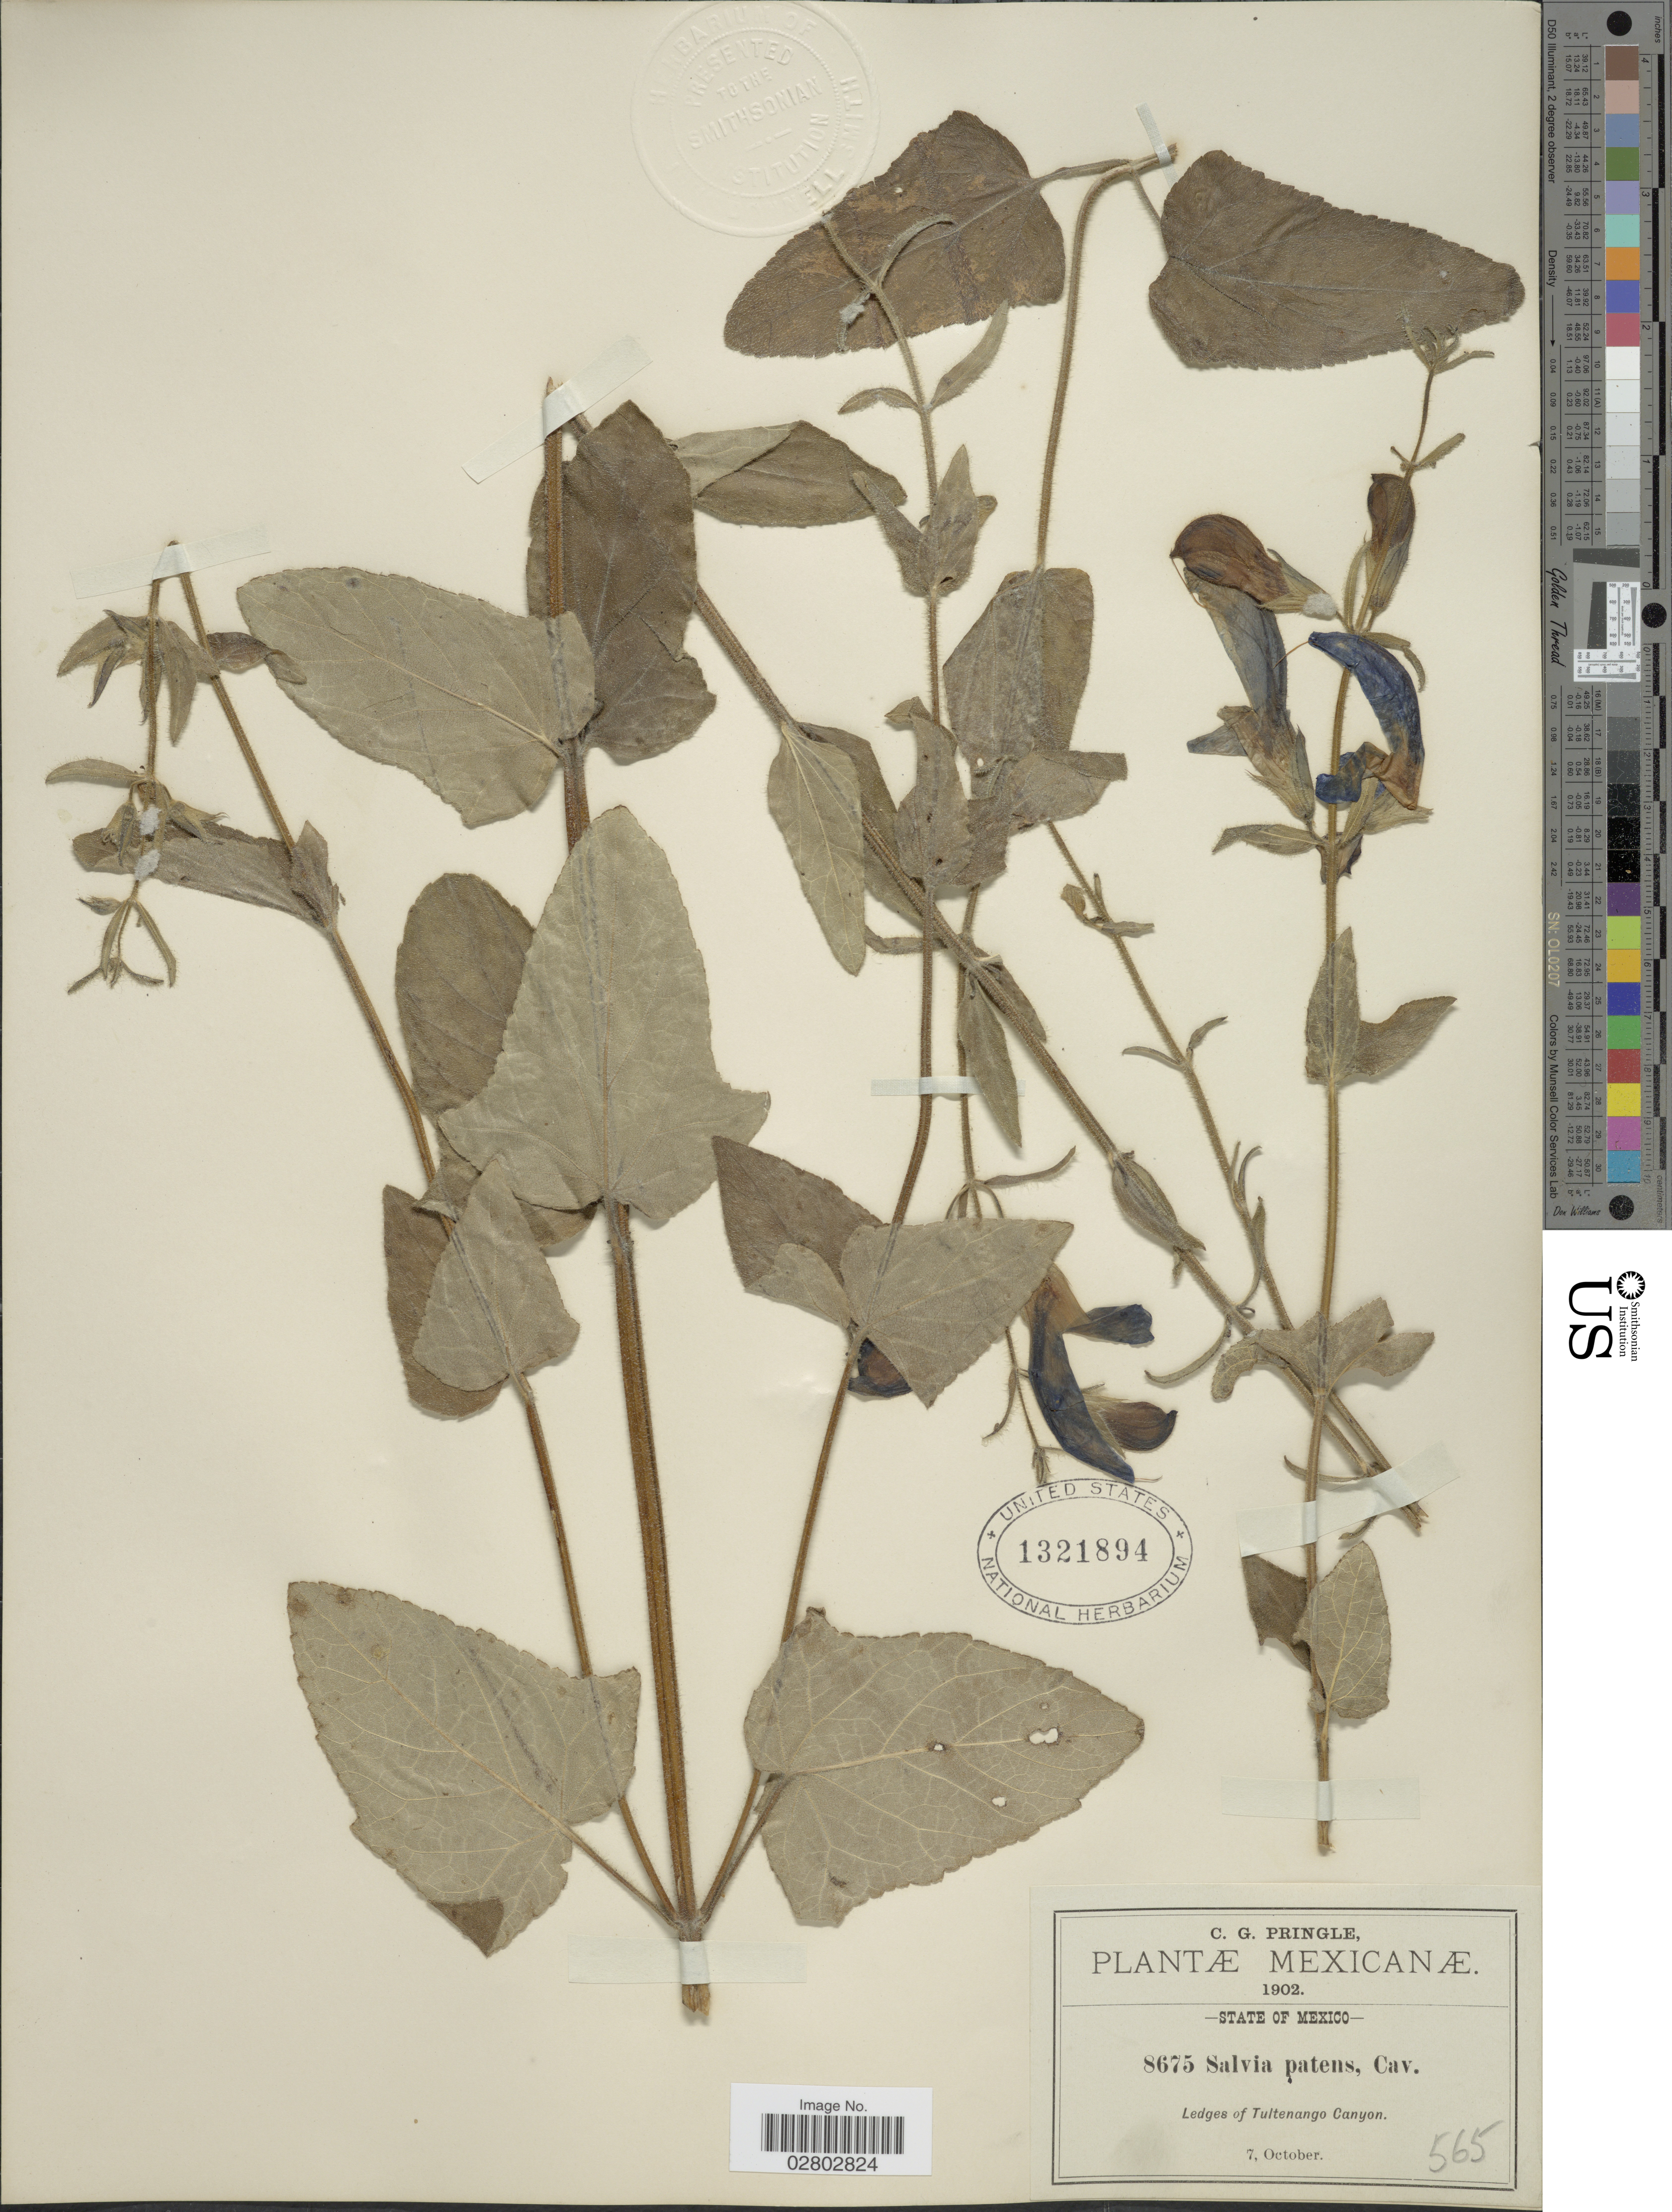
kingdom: Plantae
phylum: Tracheophyta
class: Magnoliopsida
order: Lamiales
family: Lamiaceae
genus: Salvia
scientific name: Salvia patens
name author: Cav.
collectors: C. G. Pringle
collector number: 8675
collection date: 1902-10-07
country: Mexico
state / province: México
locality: State of Mexico, Ledges of Tultenango Canyon.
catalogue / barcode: US 1321894